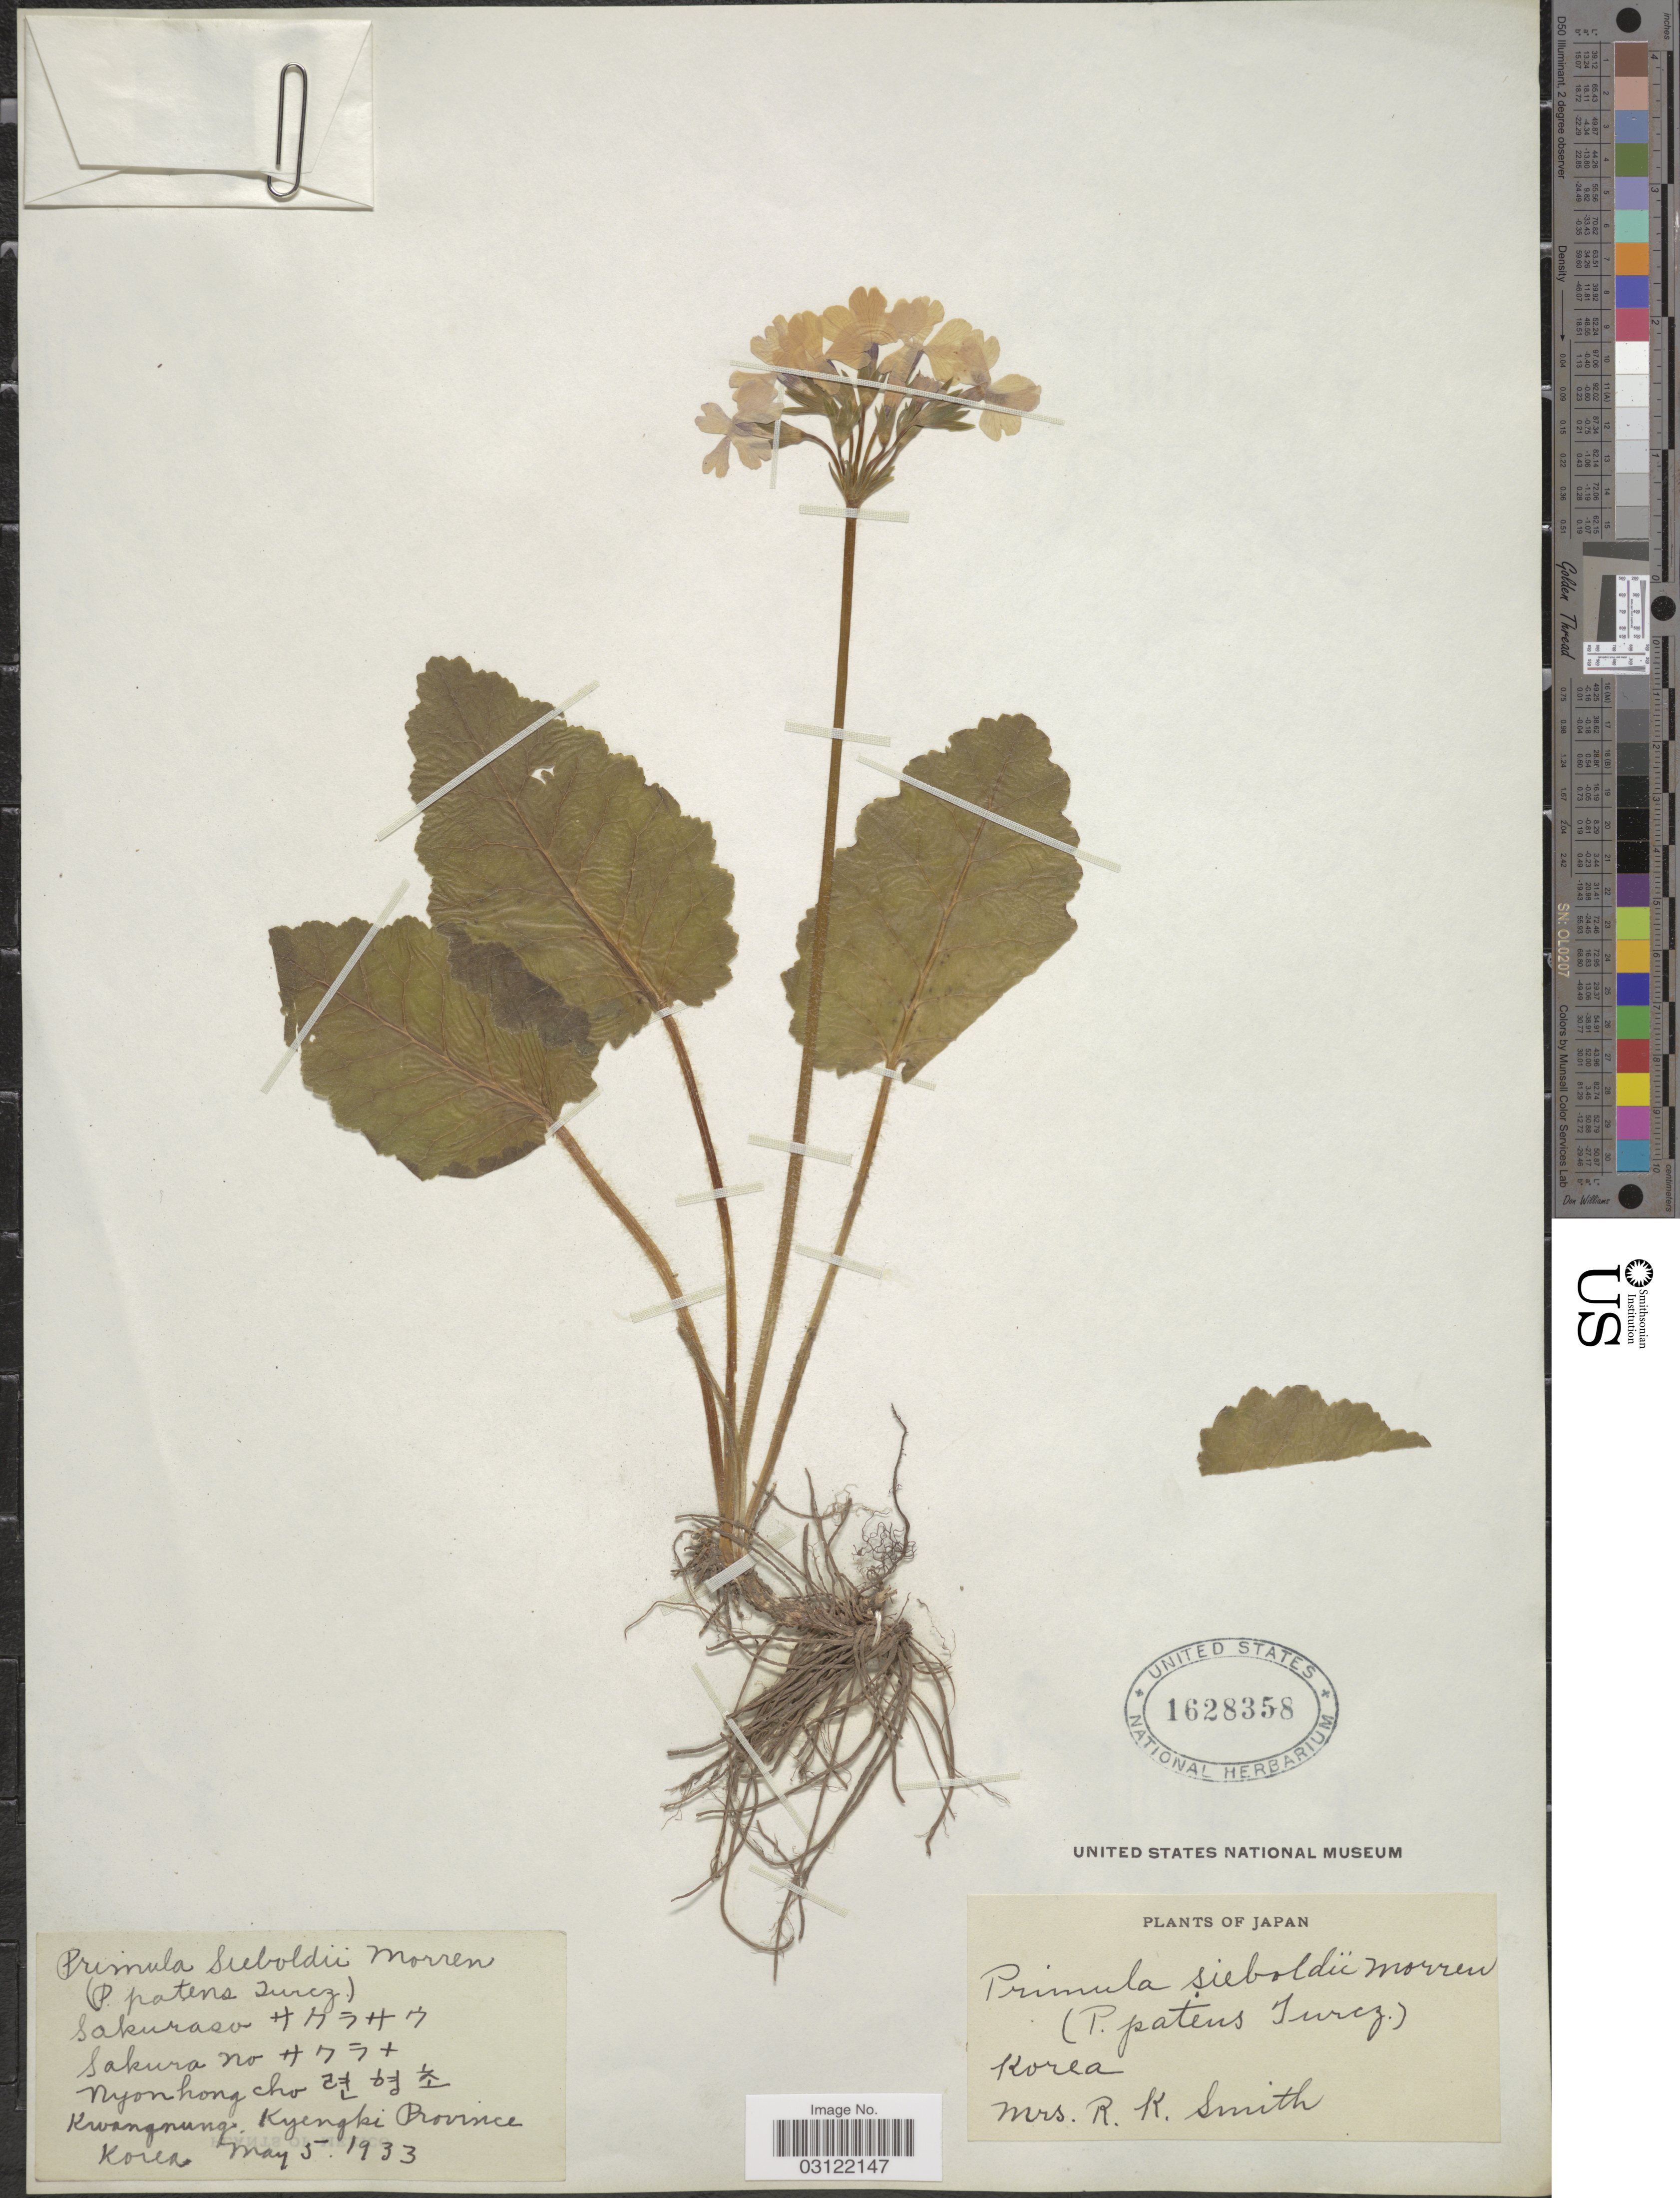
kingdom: Plantae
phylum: Tracheophyta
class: Magnoliopsida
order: Ericales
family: Primulaceae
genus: Primula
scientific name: Primula sieboldii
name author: É. Morren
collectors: R. Smith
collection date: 1933-05-05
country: North Korea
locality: Korea, Kwangnung, Kyengki Province.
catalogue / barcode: US 1628358